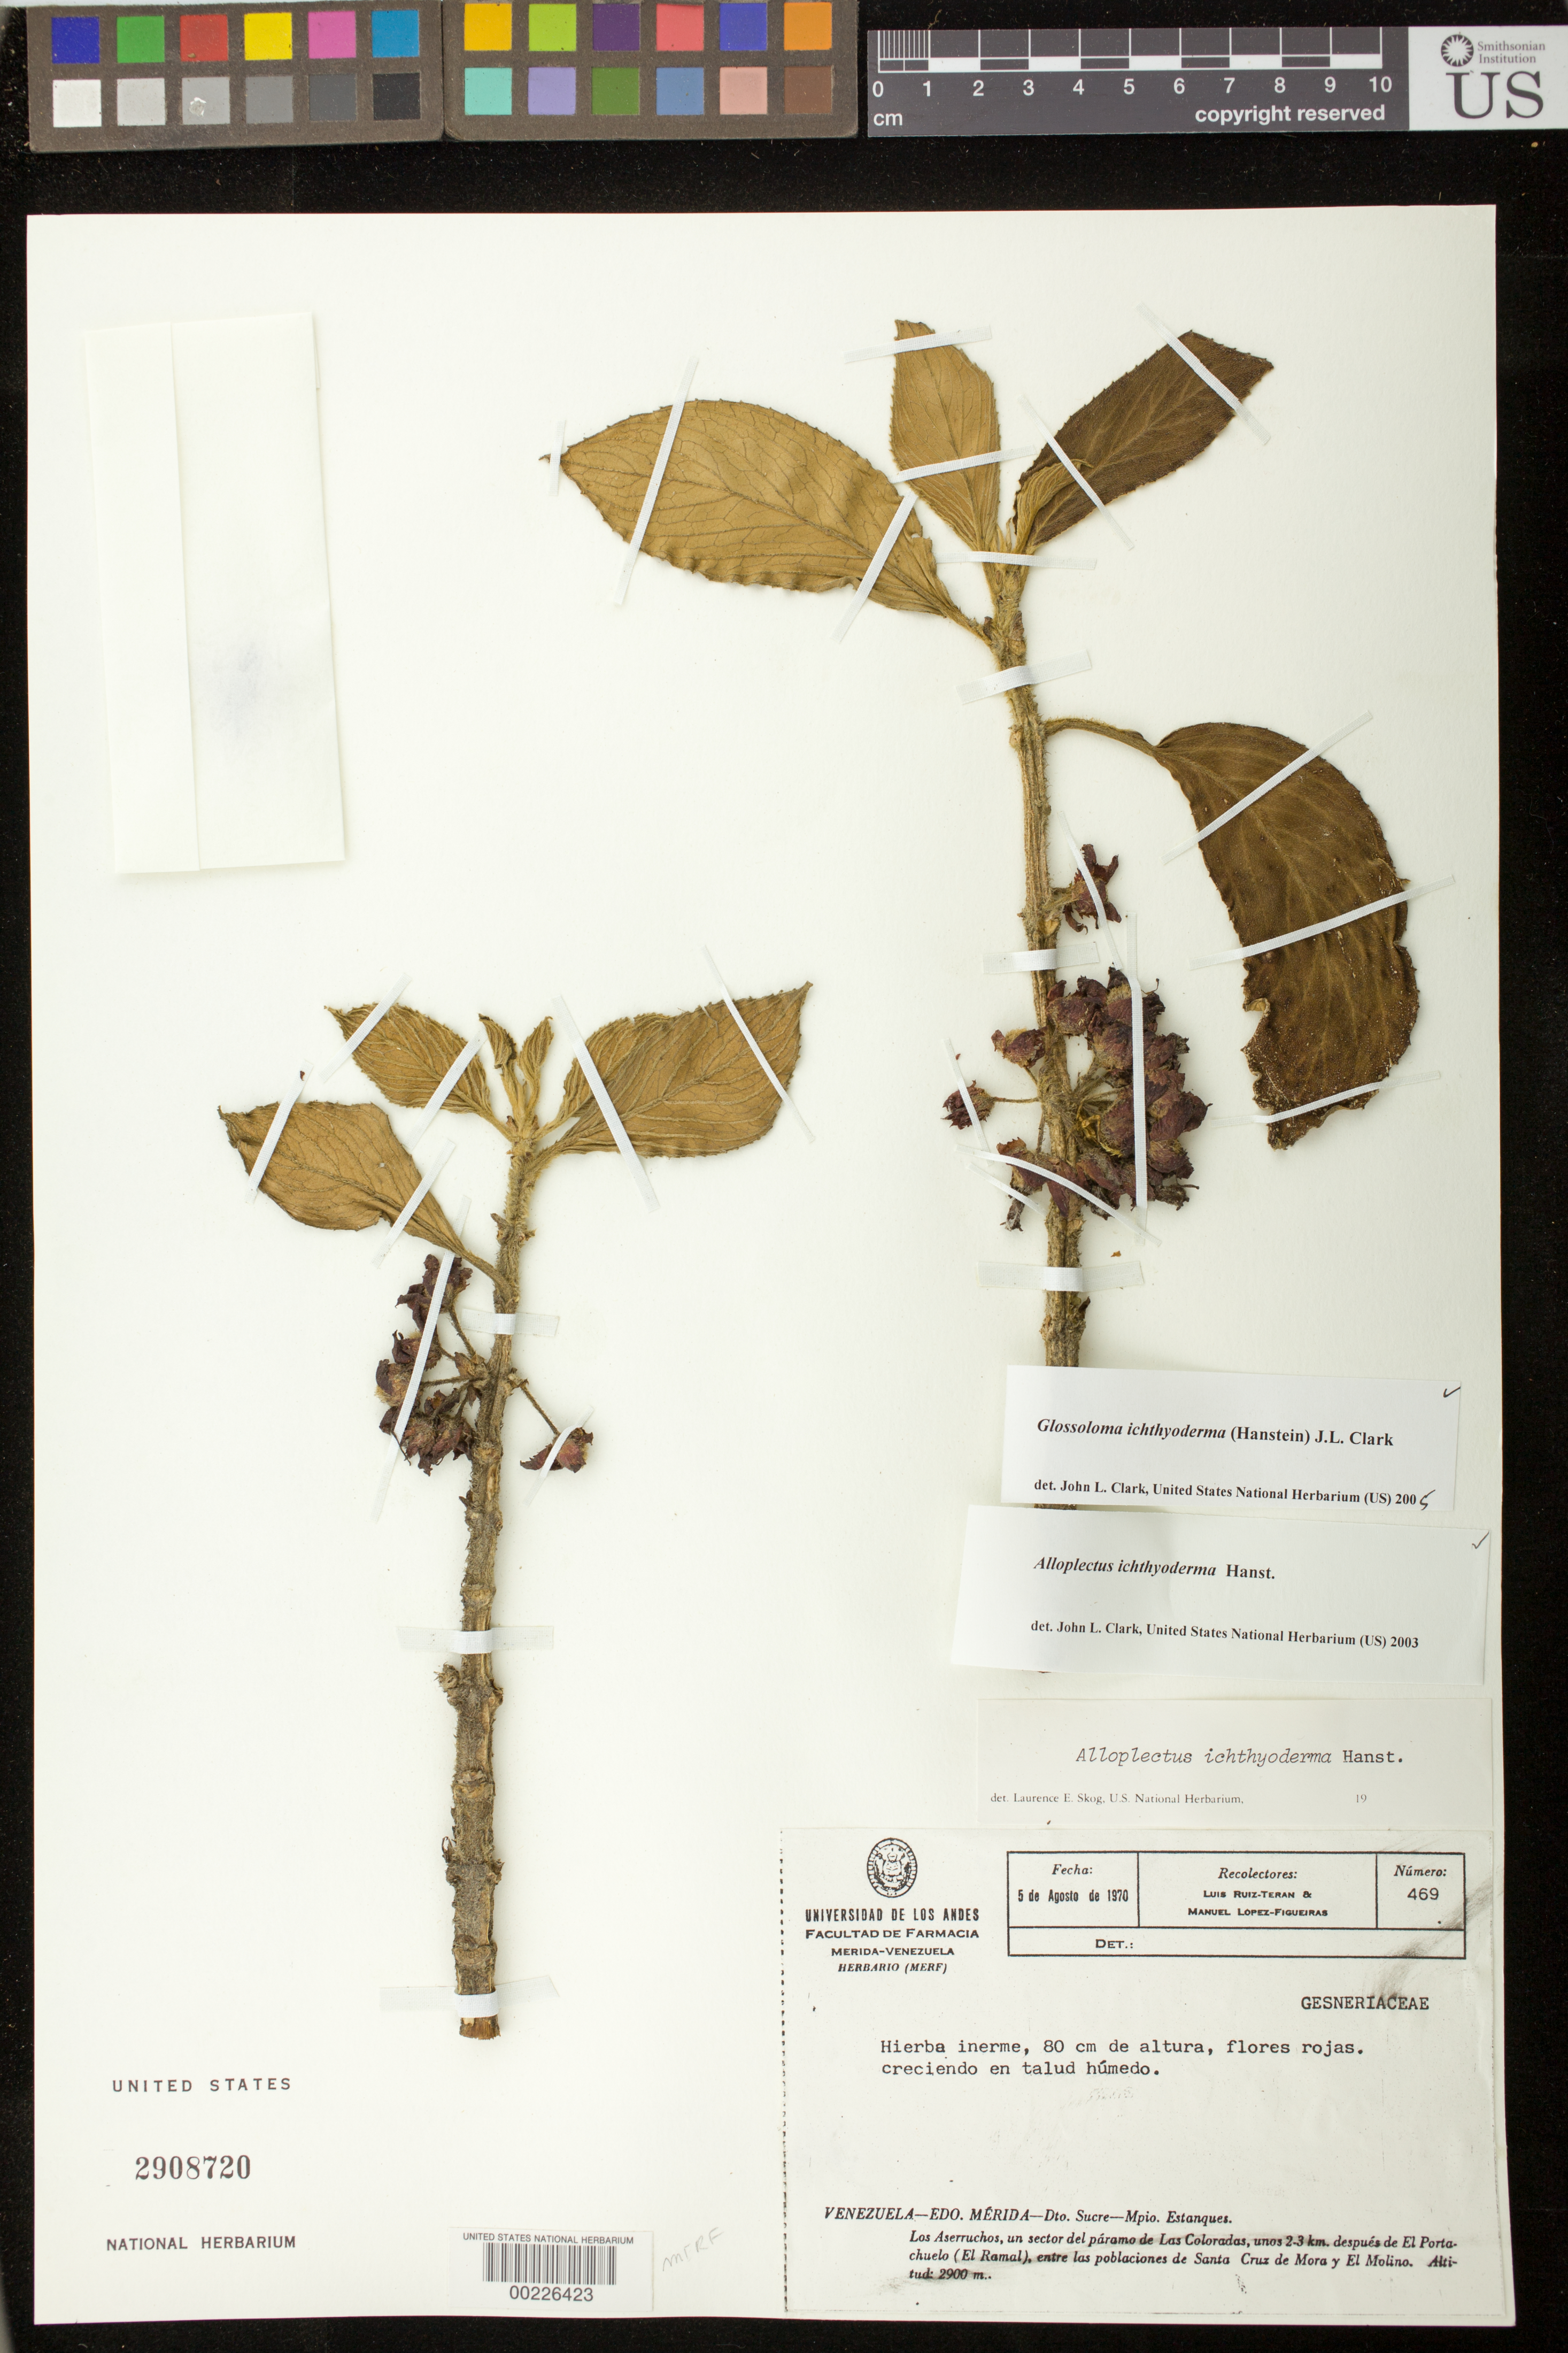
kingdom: Plantae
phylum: Tracheophyta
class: Magnoliopsida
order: Lamiales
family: Gesneriaceae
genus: Glossoloma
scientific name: Glossoloma ichthyoderma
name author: (Hanst.) J.L. Clark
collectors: L. E. Ruíz-Terán & M. Lopéz-F.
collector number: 469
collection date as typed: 05 Aug 1970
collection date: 1970-08-05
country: Venezuela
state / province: Mérida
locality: Dist. Sucre, Mun. Estanques, los Aserruchos, a sector of Paramo de las Colorados (El Ramal), between las problaciones de Santa ...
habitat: Growing in humid 'talud'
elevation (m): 2900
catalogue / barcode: US 2908720